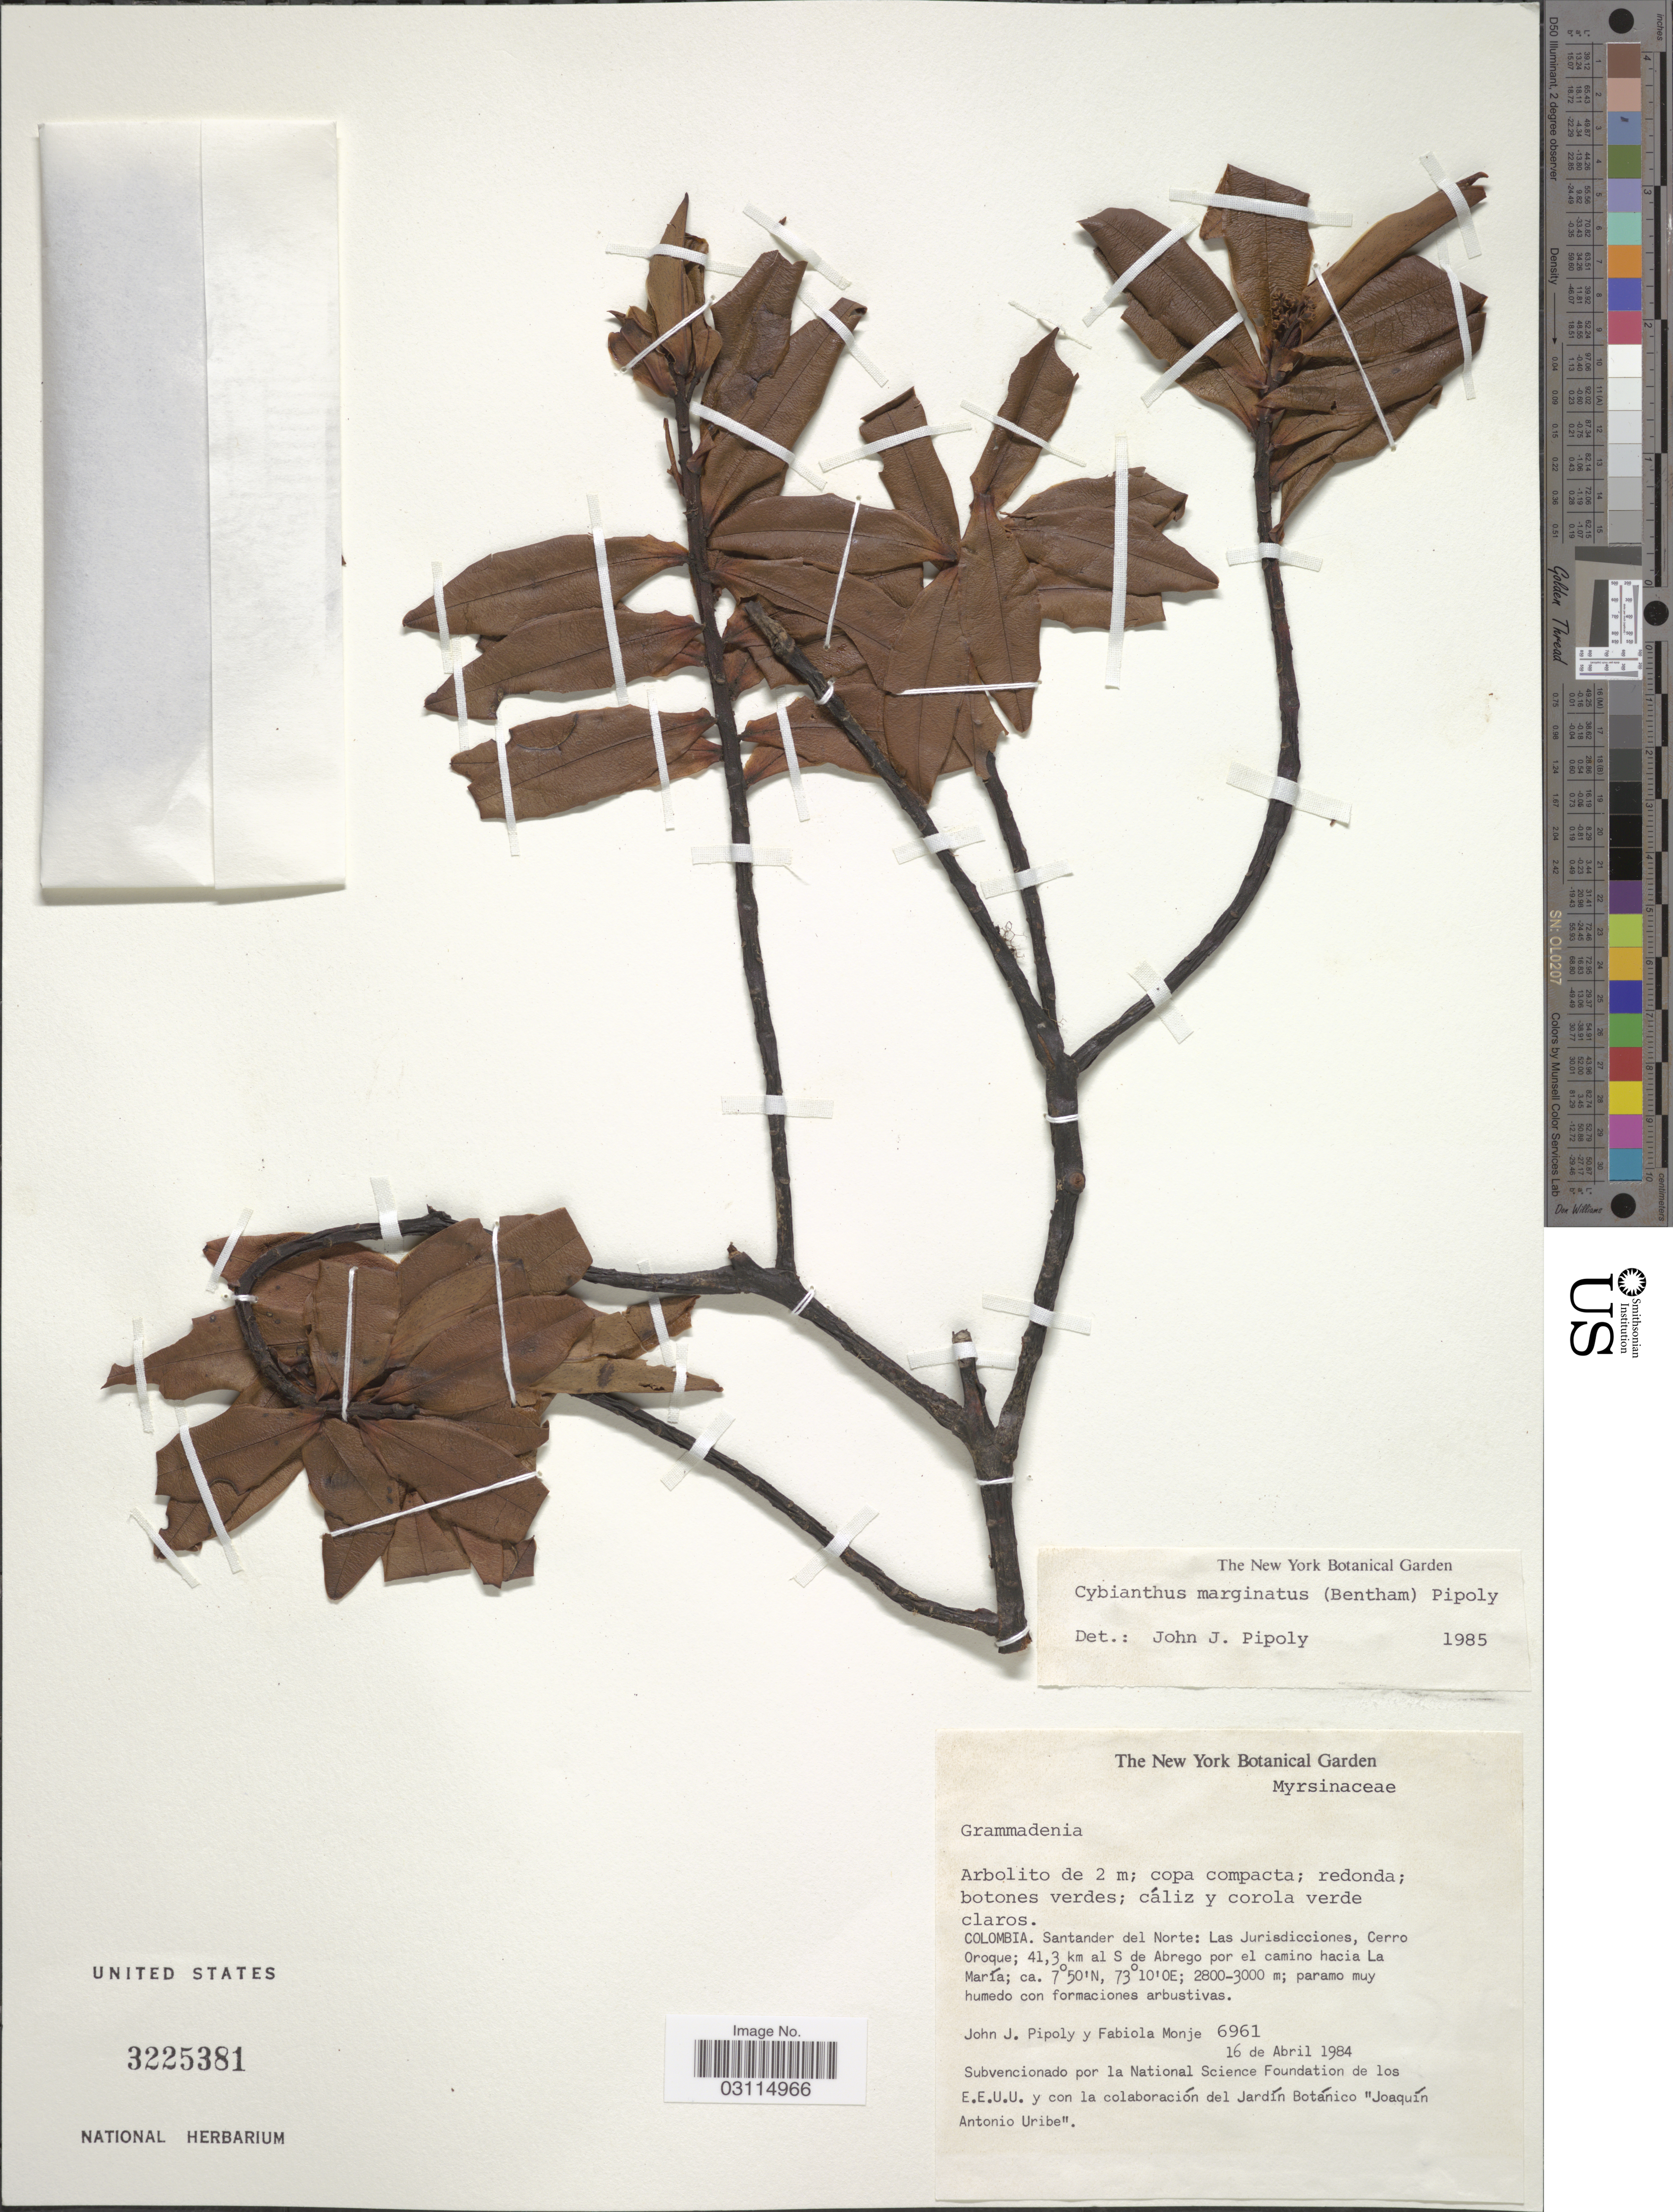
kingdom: Plantae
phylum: Tracheophyta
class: Magnoliopsida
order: Ericales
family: Primulaceae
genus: Cybianthus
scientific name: Cybianthus marginatus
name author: (Benth.) Pipoly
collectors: J. J. Pipoly & F. Monje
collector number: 6961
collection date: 1984-04-16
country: Colombia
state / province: Norte de Santander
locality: Santander del Norte: Las Jurisdicciones, Cerro Oroque; 41.3 km al S de Abrego por el camino hacia La María.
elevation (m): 2800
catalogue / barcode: US 3225381